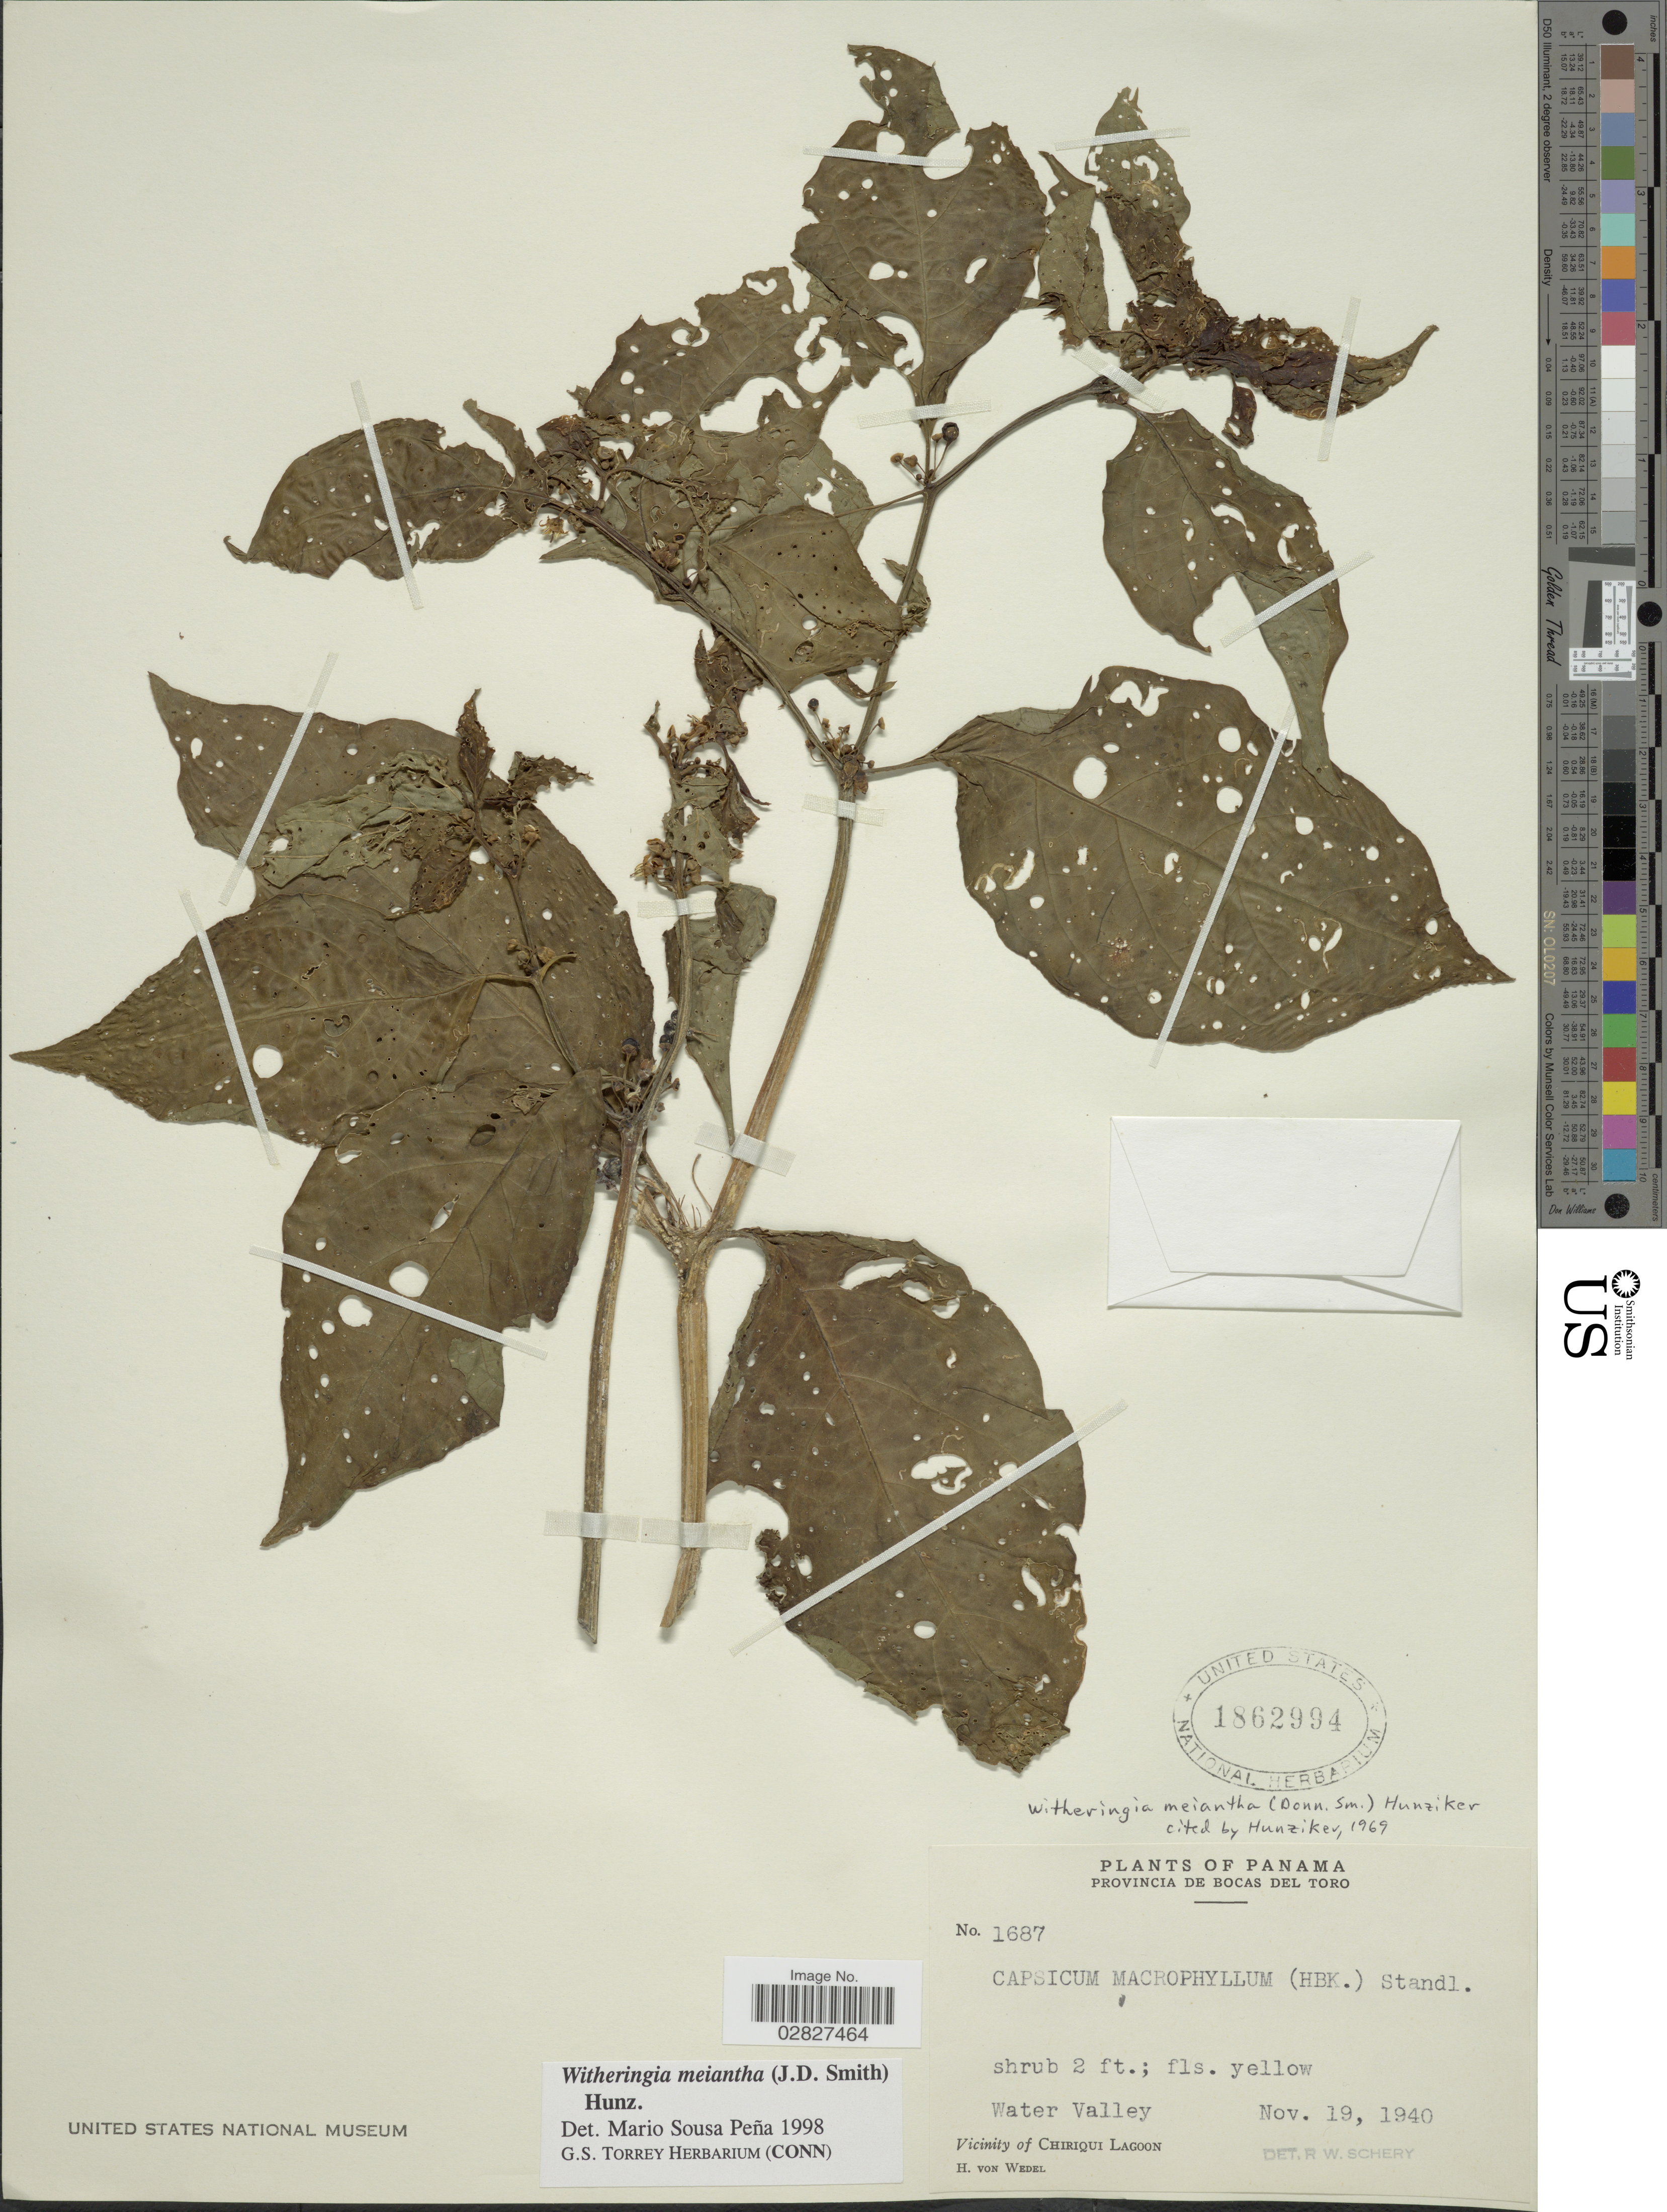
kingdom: Plantae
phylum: Tracheophyta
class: Magnoliopsida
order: Solanales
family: Solanaceae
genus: Witheringia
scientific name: Witheringia meiantha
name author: (Donn. Sm.) Hunz.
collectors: H. von Wedel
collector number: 1687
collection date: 1940-11-19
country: Panama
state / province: Bocas del Toro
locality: Water Valley. Vicinity of Chiriqui Lagoon.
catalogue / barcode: US 1862994